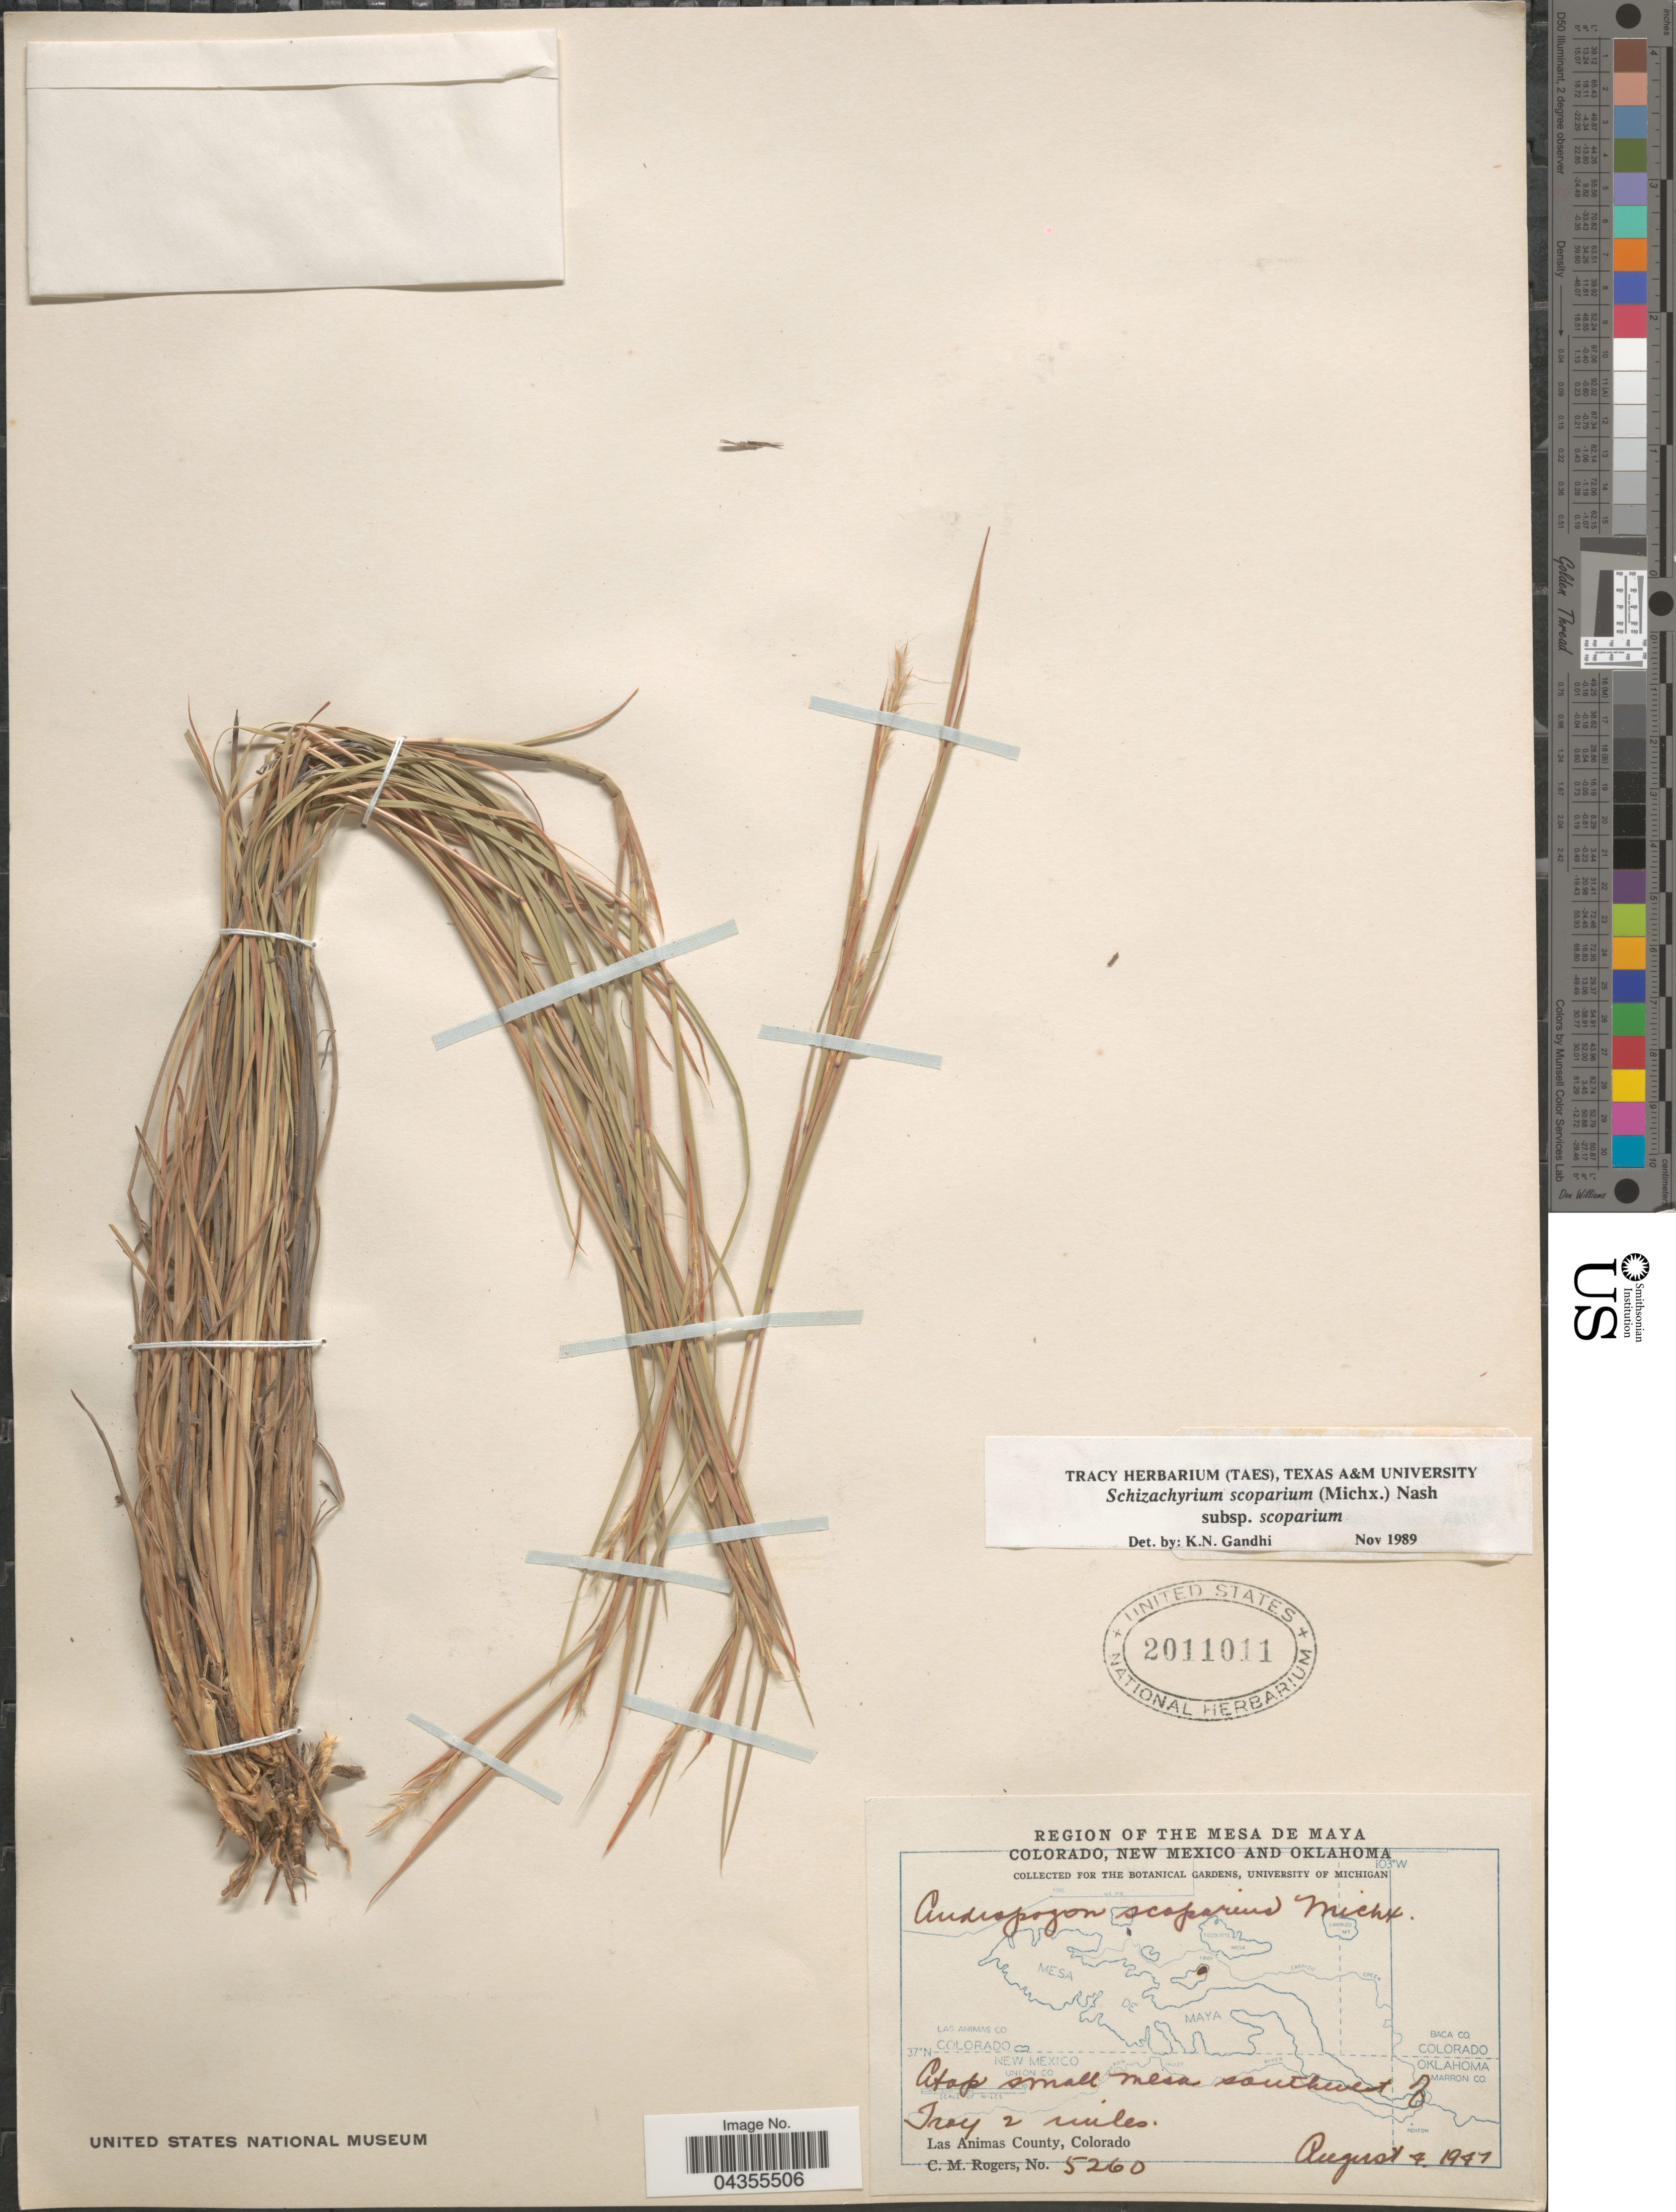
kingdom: Plantae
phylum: Tracheophyta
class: Liliopsida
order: Poales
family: Poaceae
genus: Schizachyrium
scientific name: Schizachyrium scoparium var. scoparium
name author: (Michx.) Nash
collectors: C. M. Rogers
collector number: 5260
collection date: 1947-08-04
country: United States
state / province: Colorado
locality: Region of the Mesa de Maya. Atop small mesa southwest of Tray 2 miles. Las Animas County.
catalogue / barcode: US 2011011